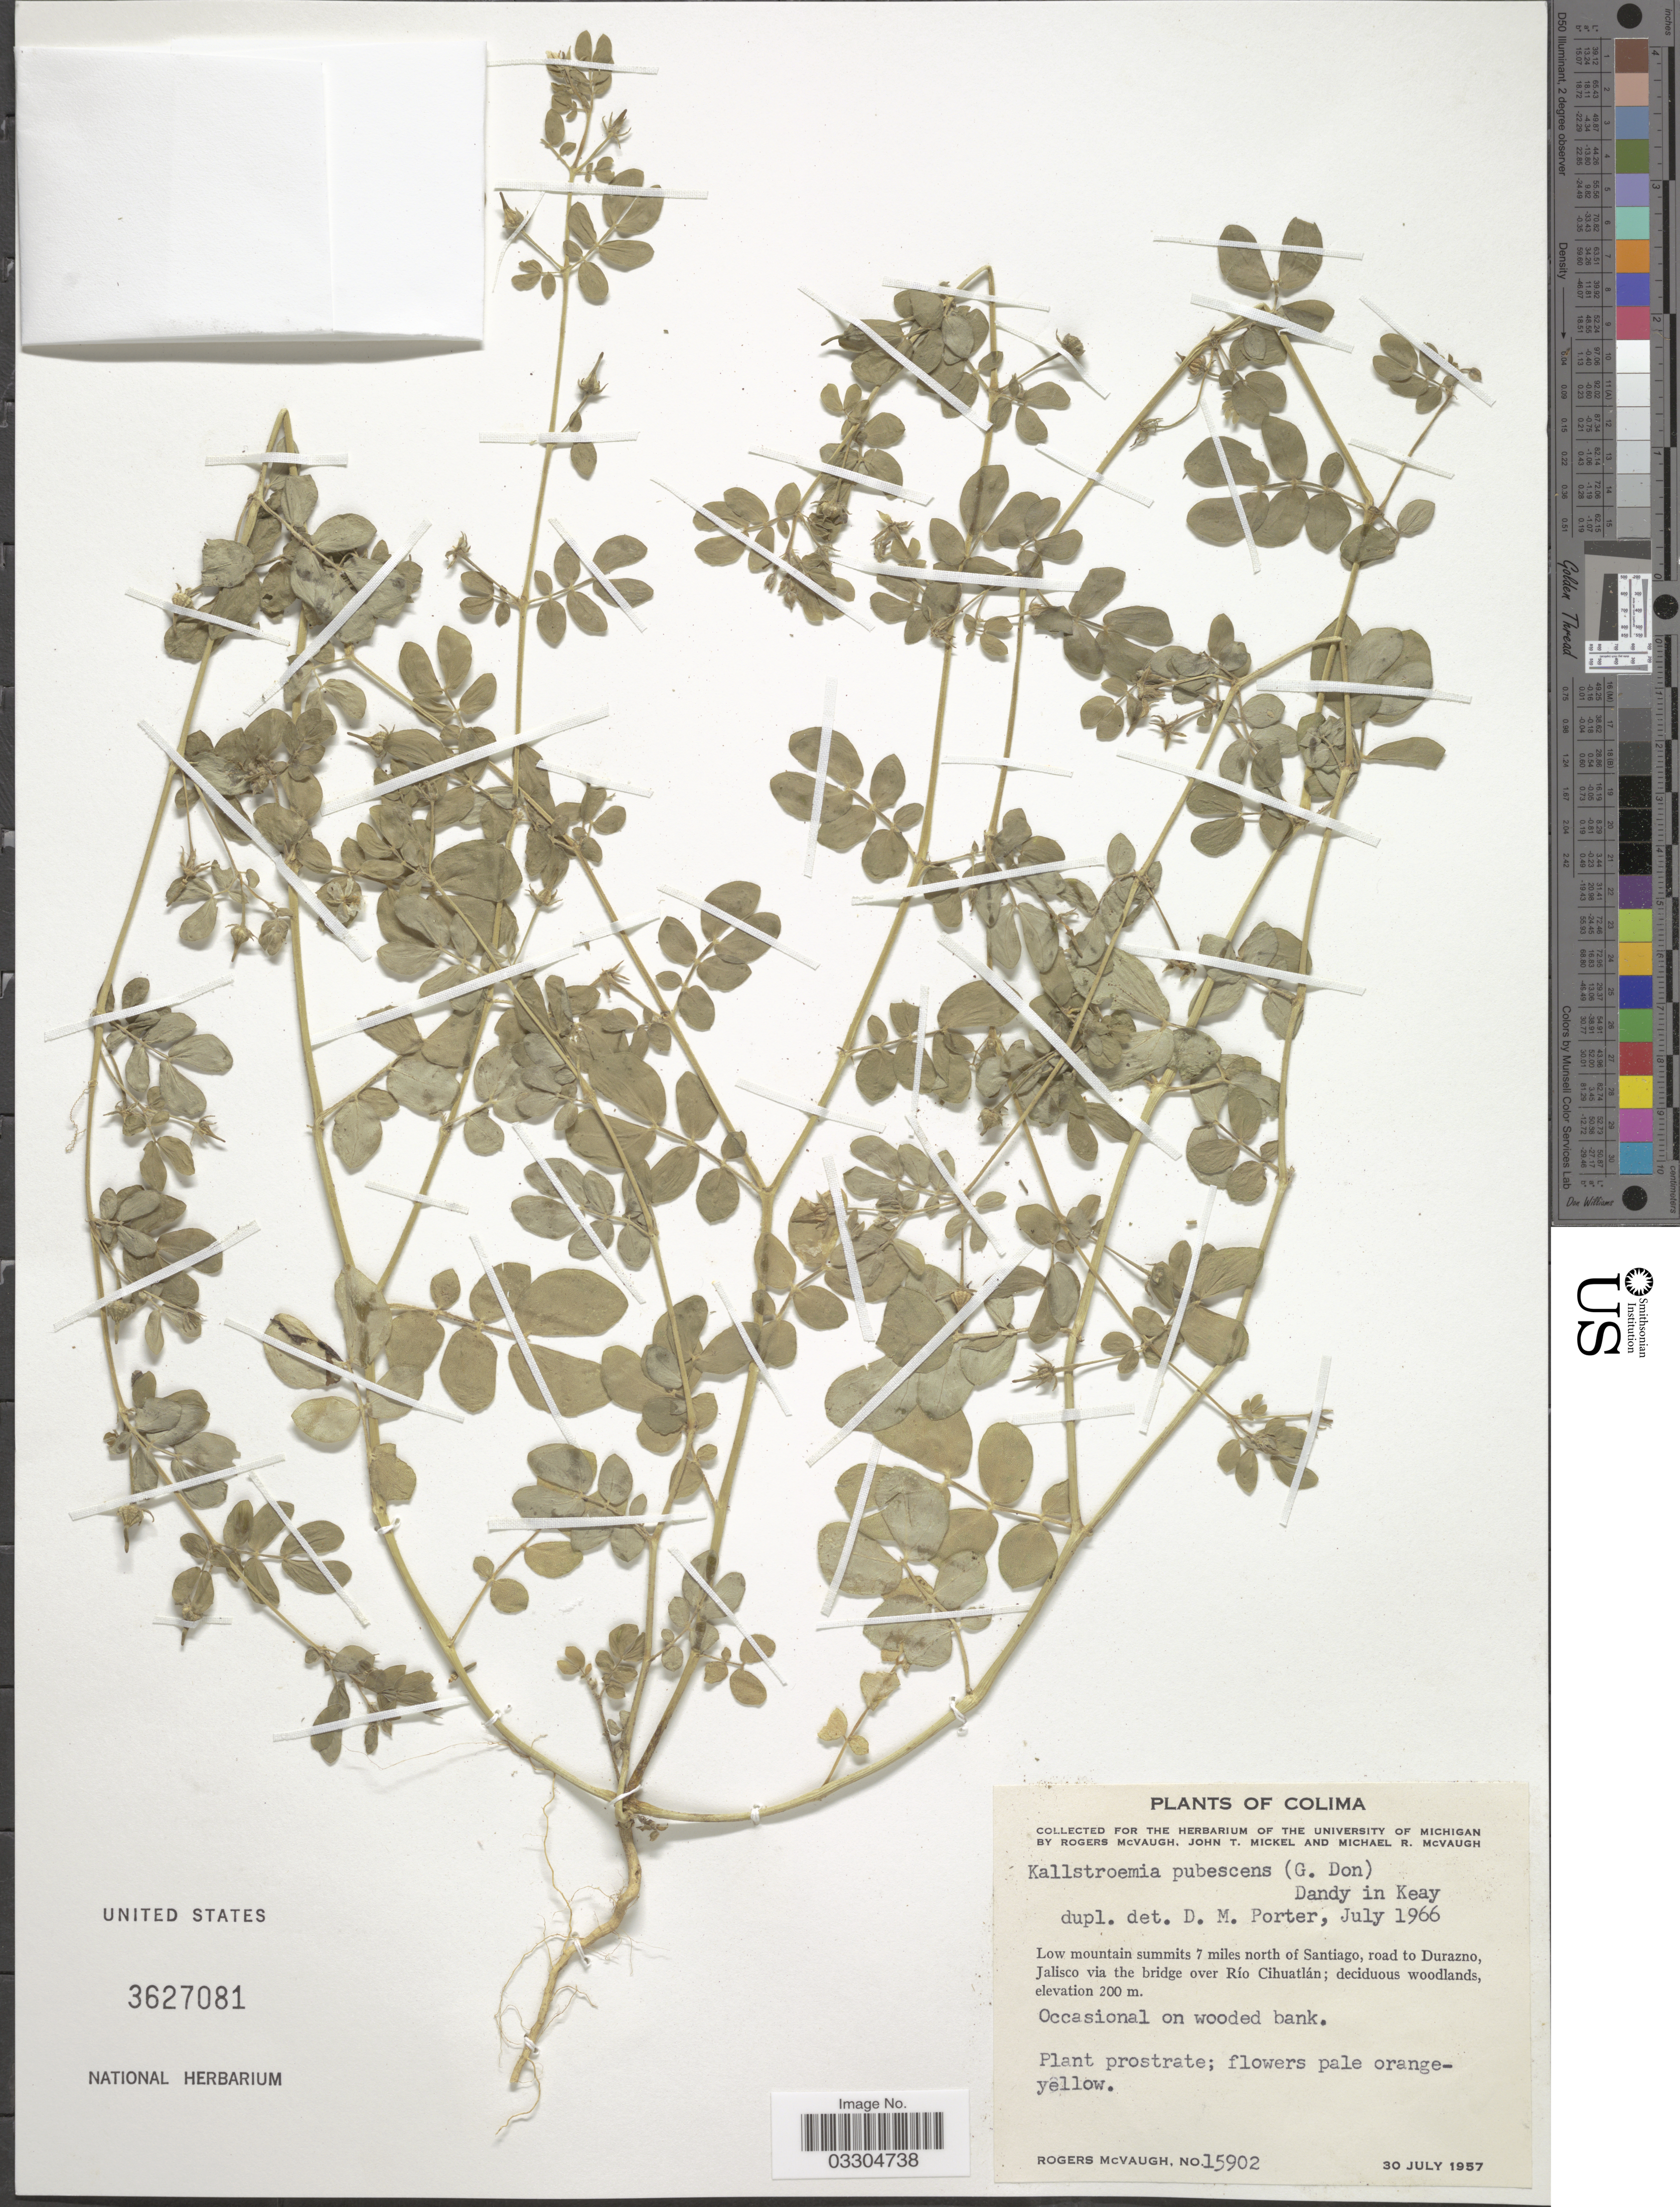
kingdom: Plantae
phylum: Tracheophyta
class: Magnoliopsida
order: Zygophyllales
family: Zygophyllaceae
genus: Kallstroemia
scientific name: Kallstroemia pubescens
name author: (G. Don) Dandy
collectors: R. McVaugh, J. T. Mickel & M. R. McVaugh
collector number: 15902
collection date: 1957-07-30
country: Mexico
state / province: Colima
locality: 7 miles north of Santiago, road to Durazno, Jalisco via the bridge over Río Cihuatlán.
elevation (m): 200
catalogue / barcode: US 3627081